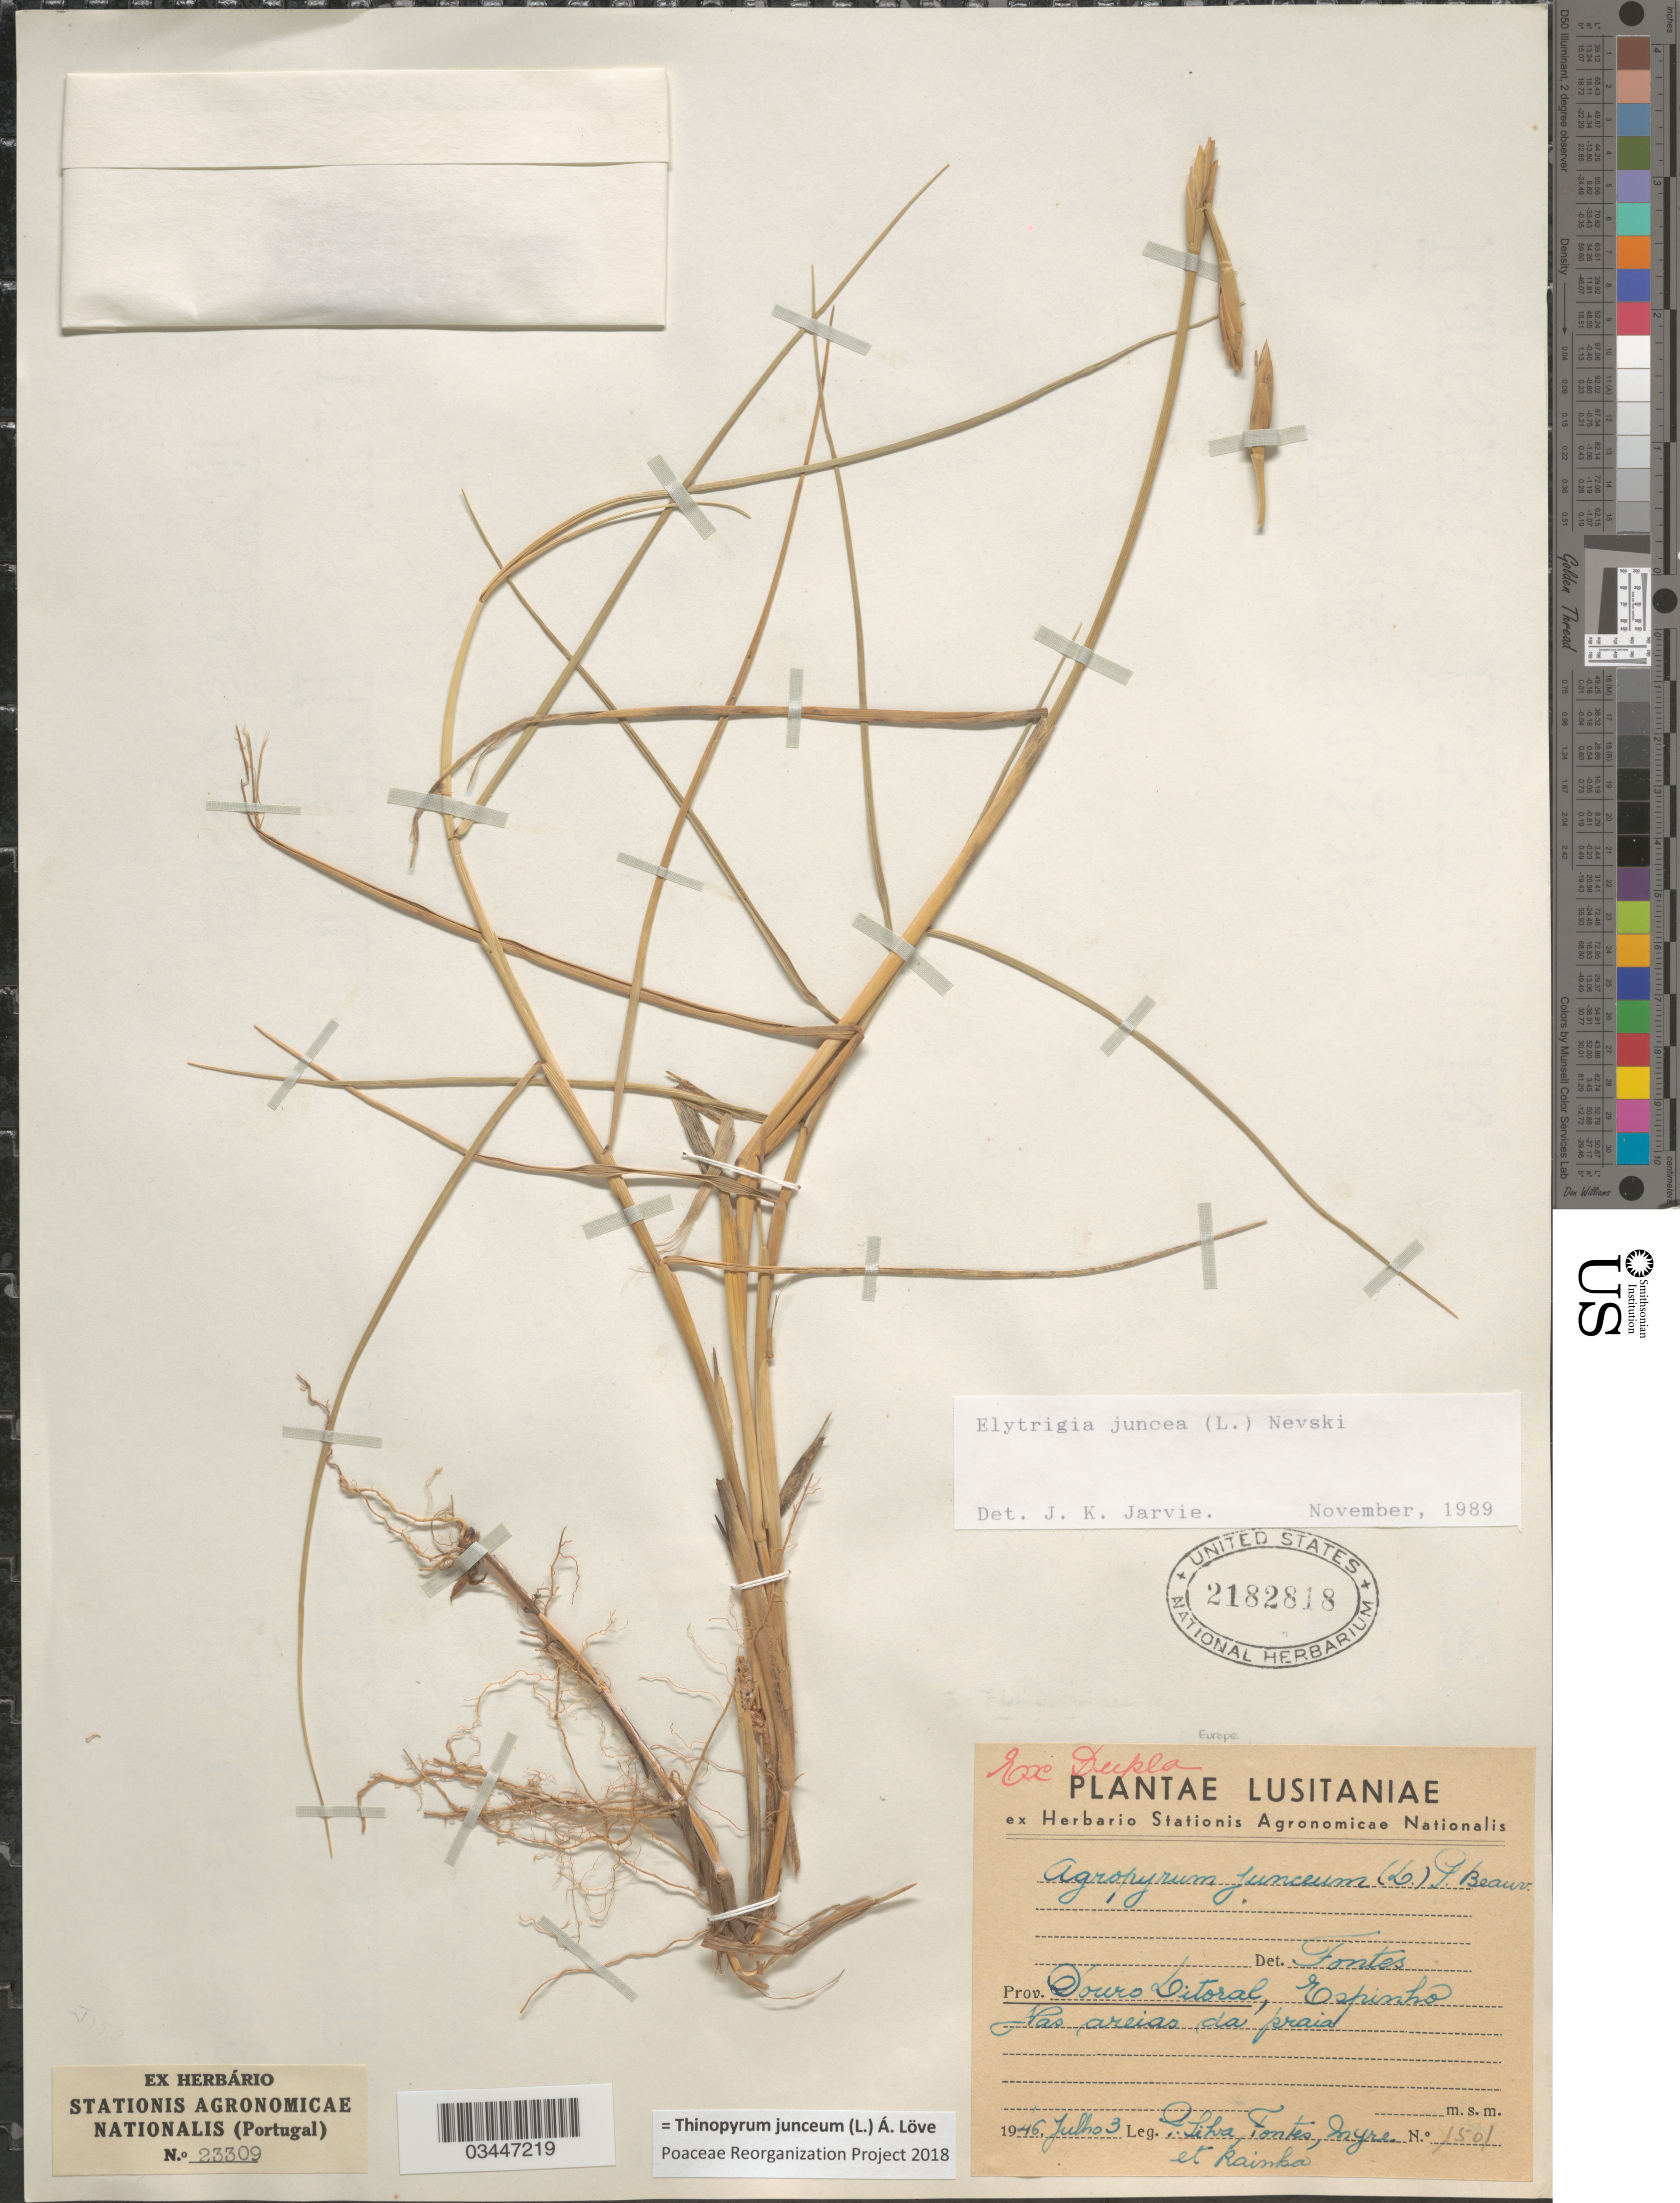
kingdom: Plantae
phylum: Tracheophyta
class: Liliopsida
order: Poales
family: Poaceae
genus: Thinopyrum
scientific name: Thinopyrum junceum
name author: (L.) Á. Löve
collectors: G. Silva, Fontes, Myre & B. Rainha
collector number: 1501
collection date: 1946-07-03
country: Portugal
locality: Lusitaniae. Prov. Douro Litoral, Espinho Nas [interpreted] areias da praia.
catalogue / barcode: US 2182818